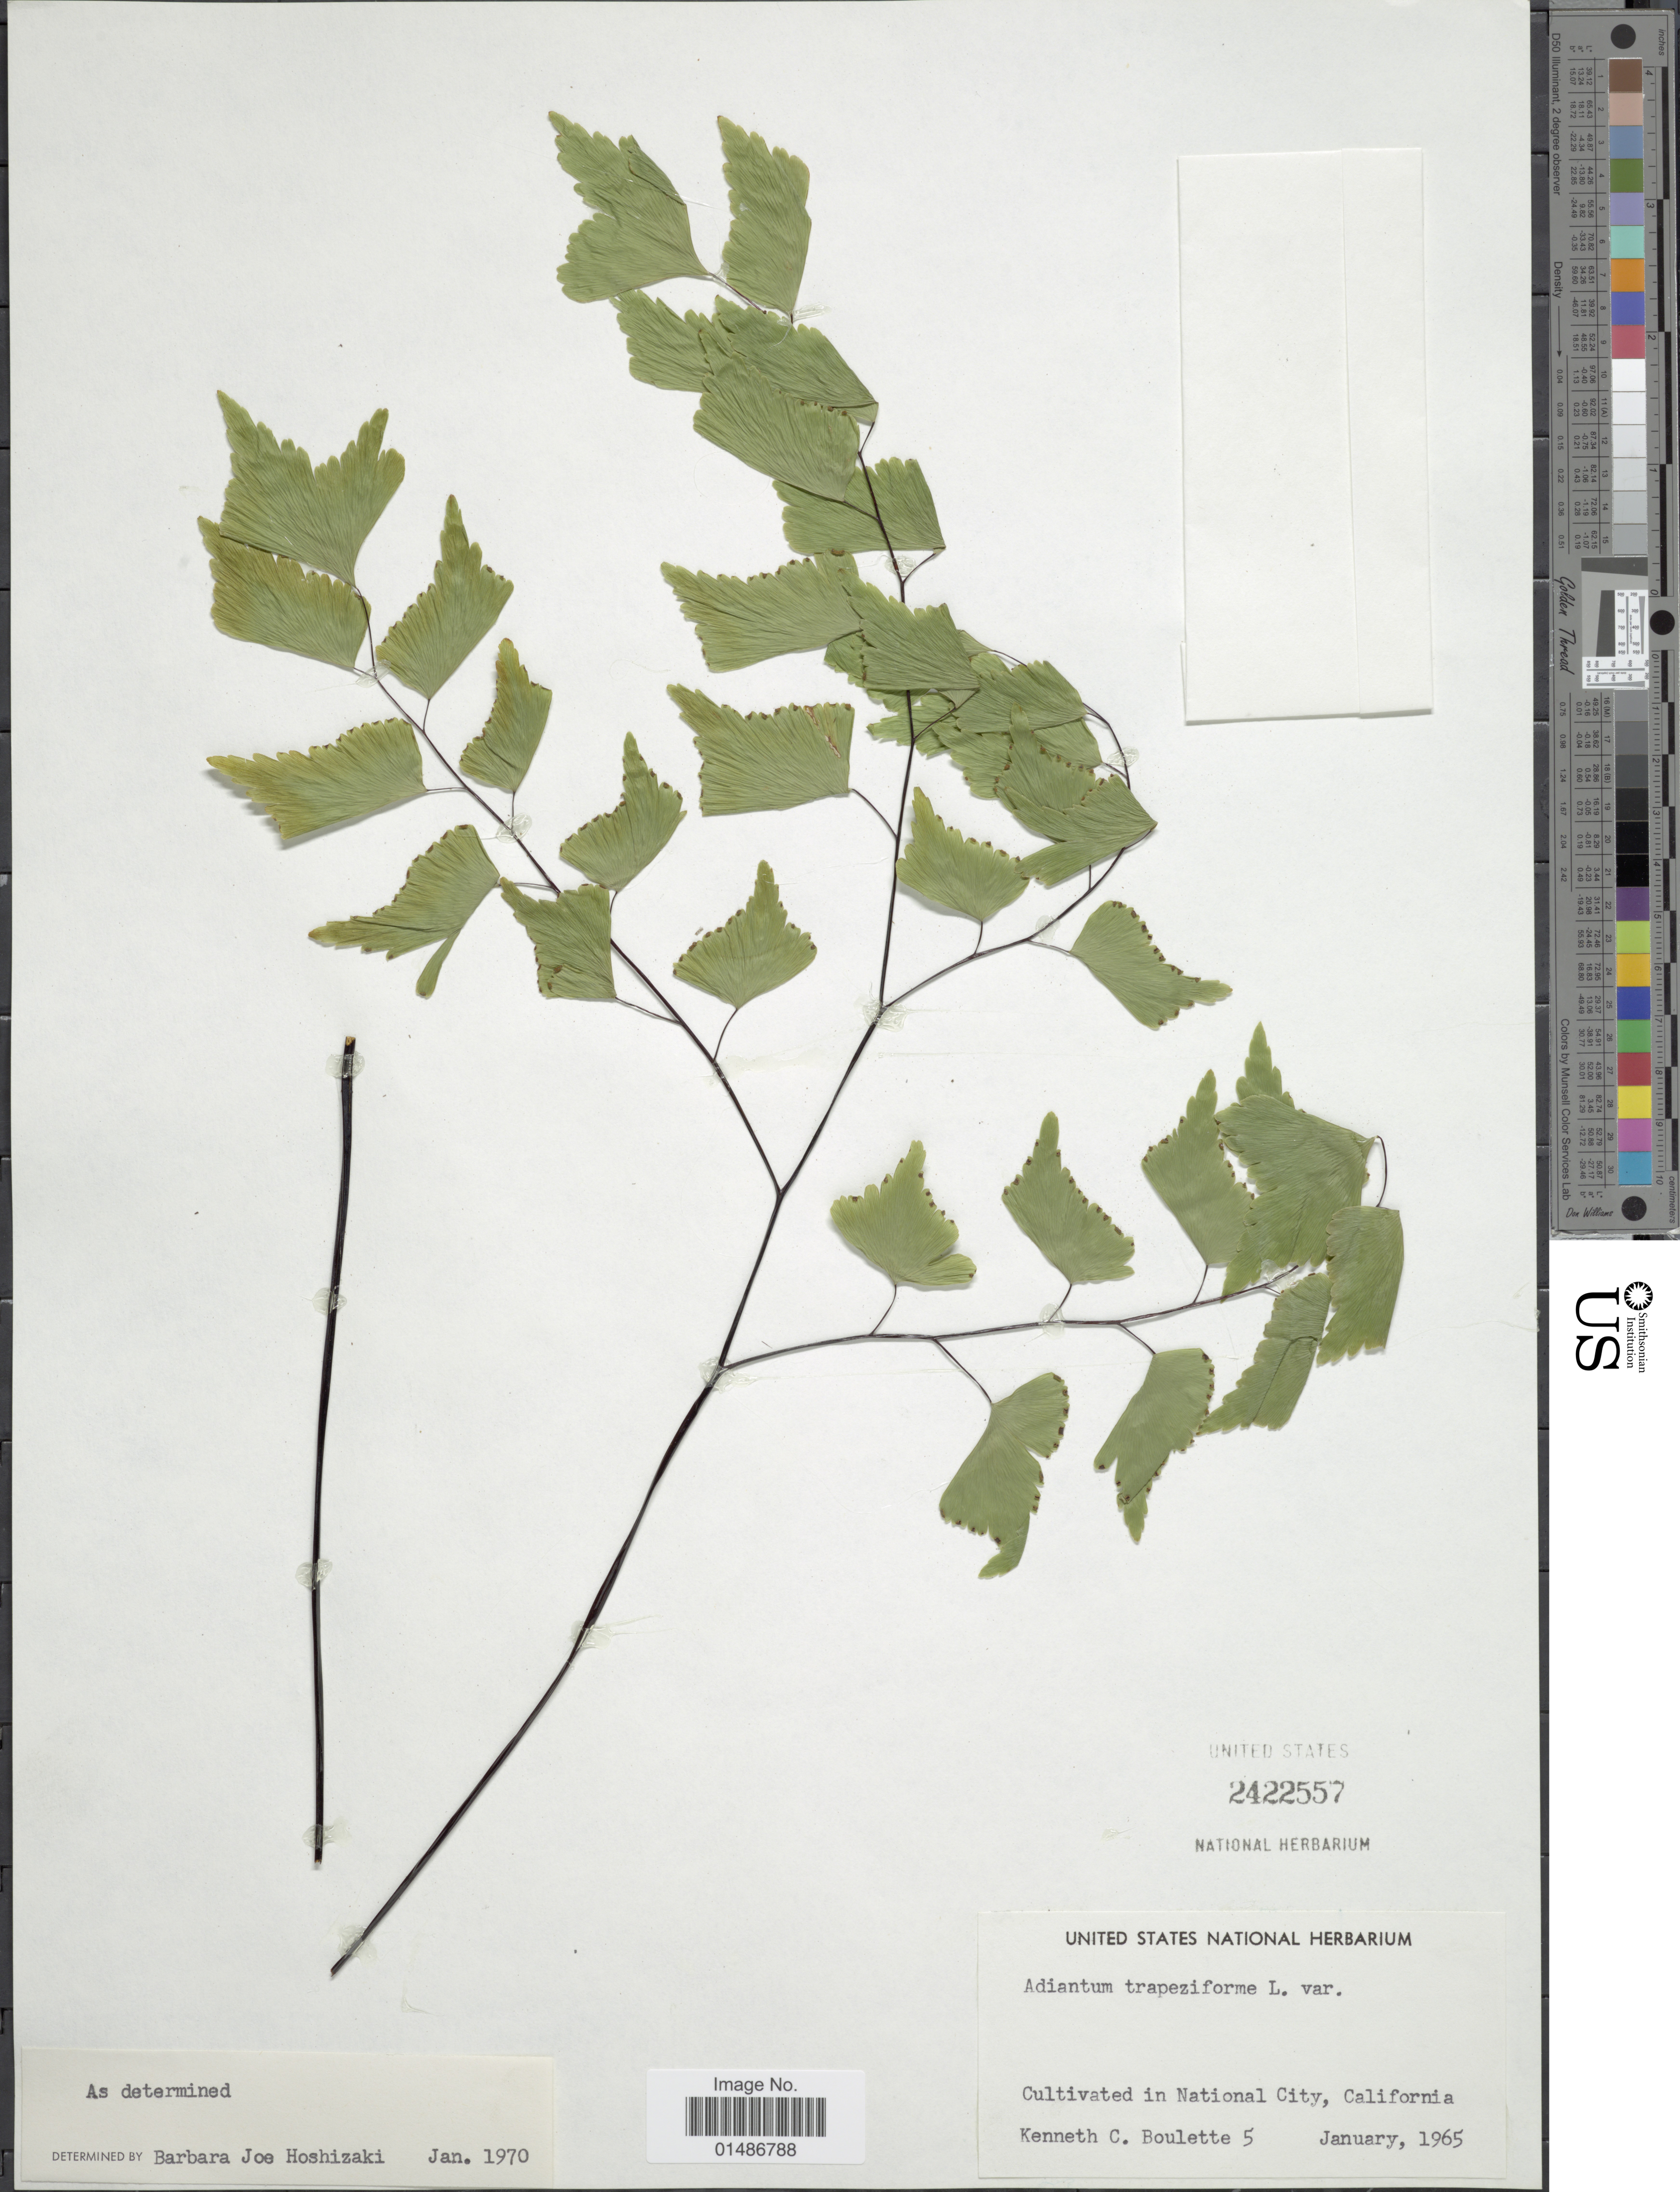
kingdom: Plantae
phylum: Tracheophyta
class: Polypodiopsida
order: Polypodiales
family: Pteridaceae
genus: Adiantum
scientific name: Adiantum trapeziforme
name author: L.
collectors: K. Boulette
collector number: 5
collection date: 1965-01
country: United States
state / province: California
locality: Cultivated in National City.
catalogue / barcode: US 2422557